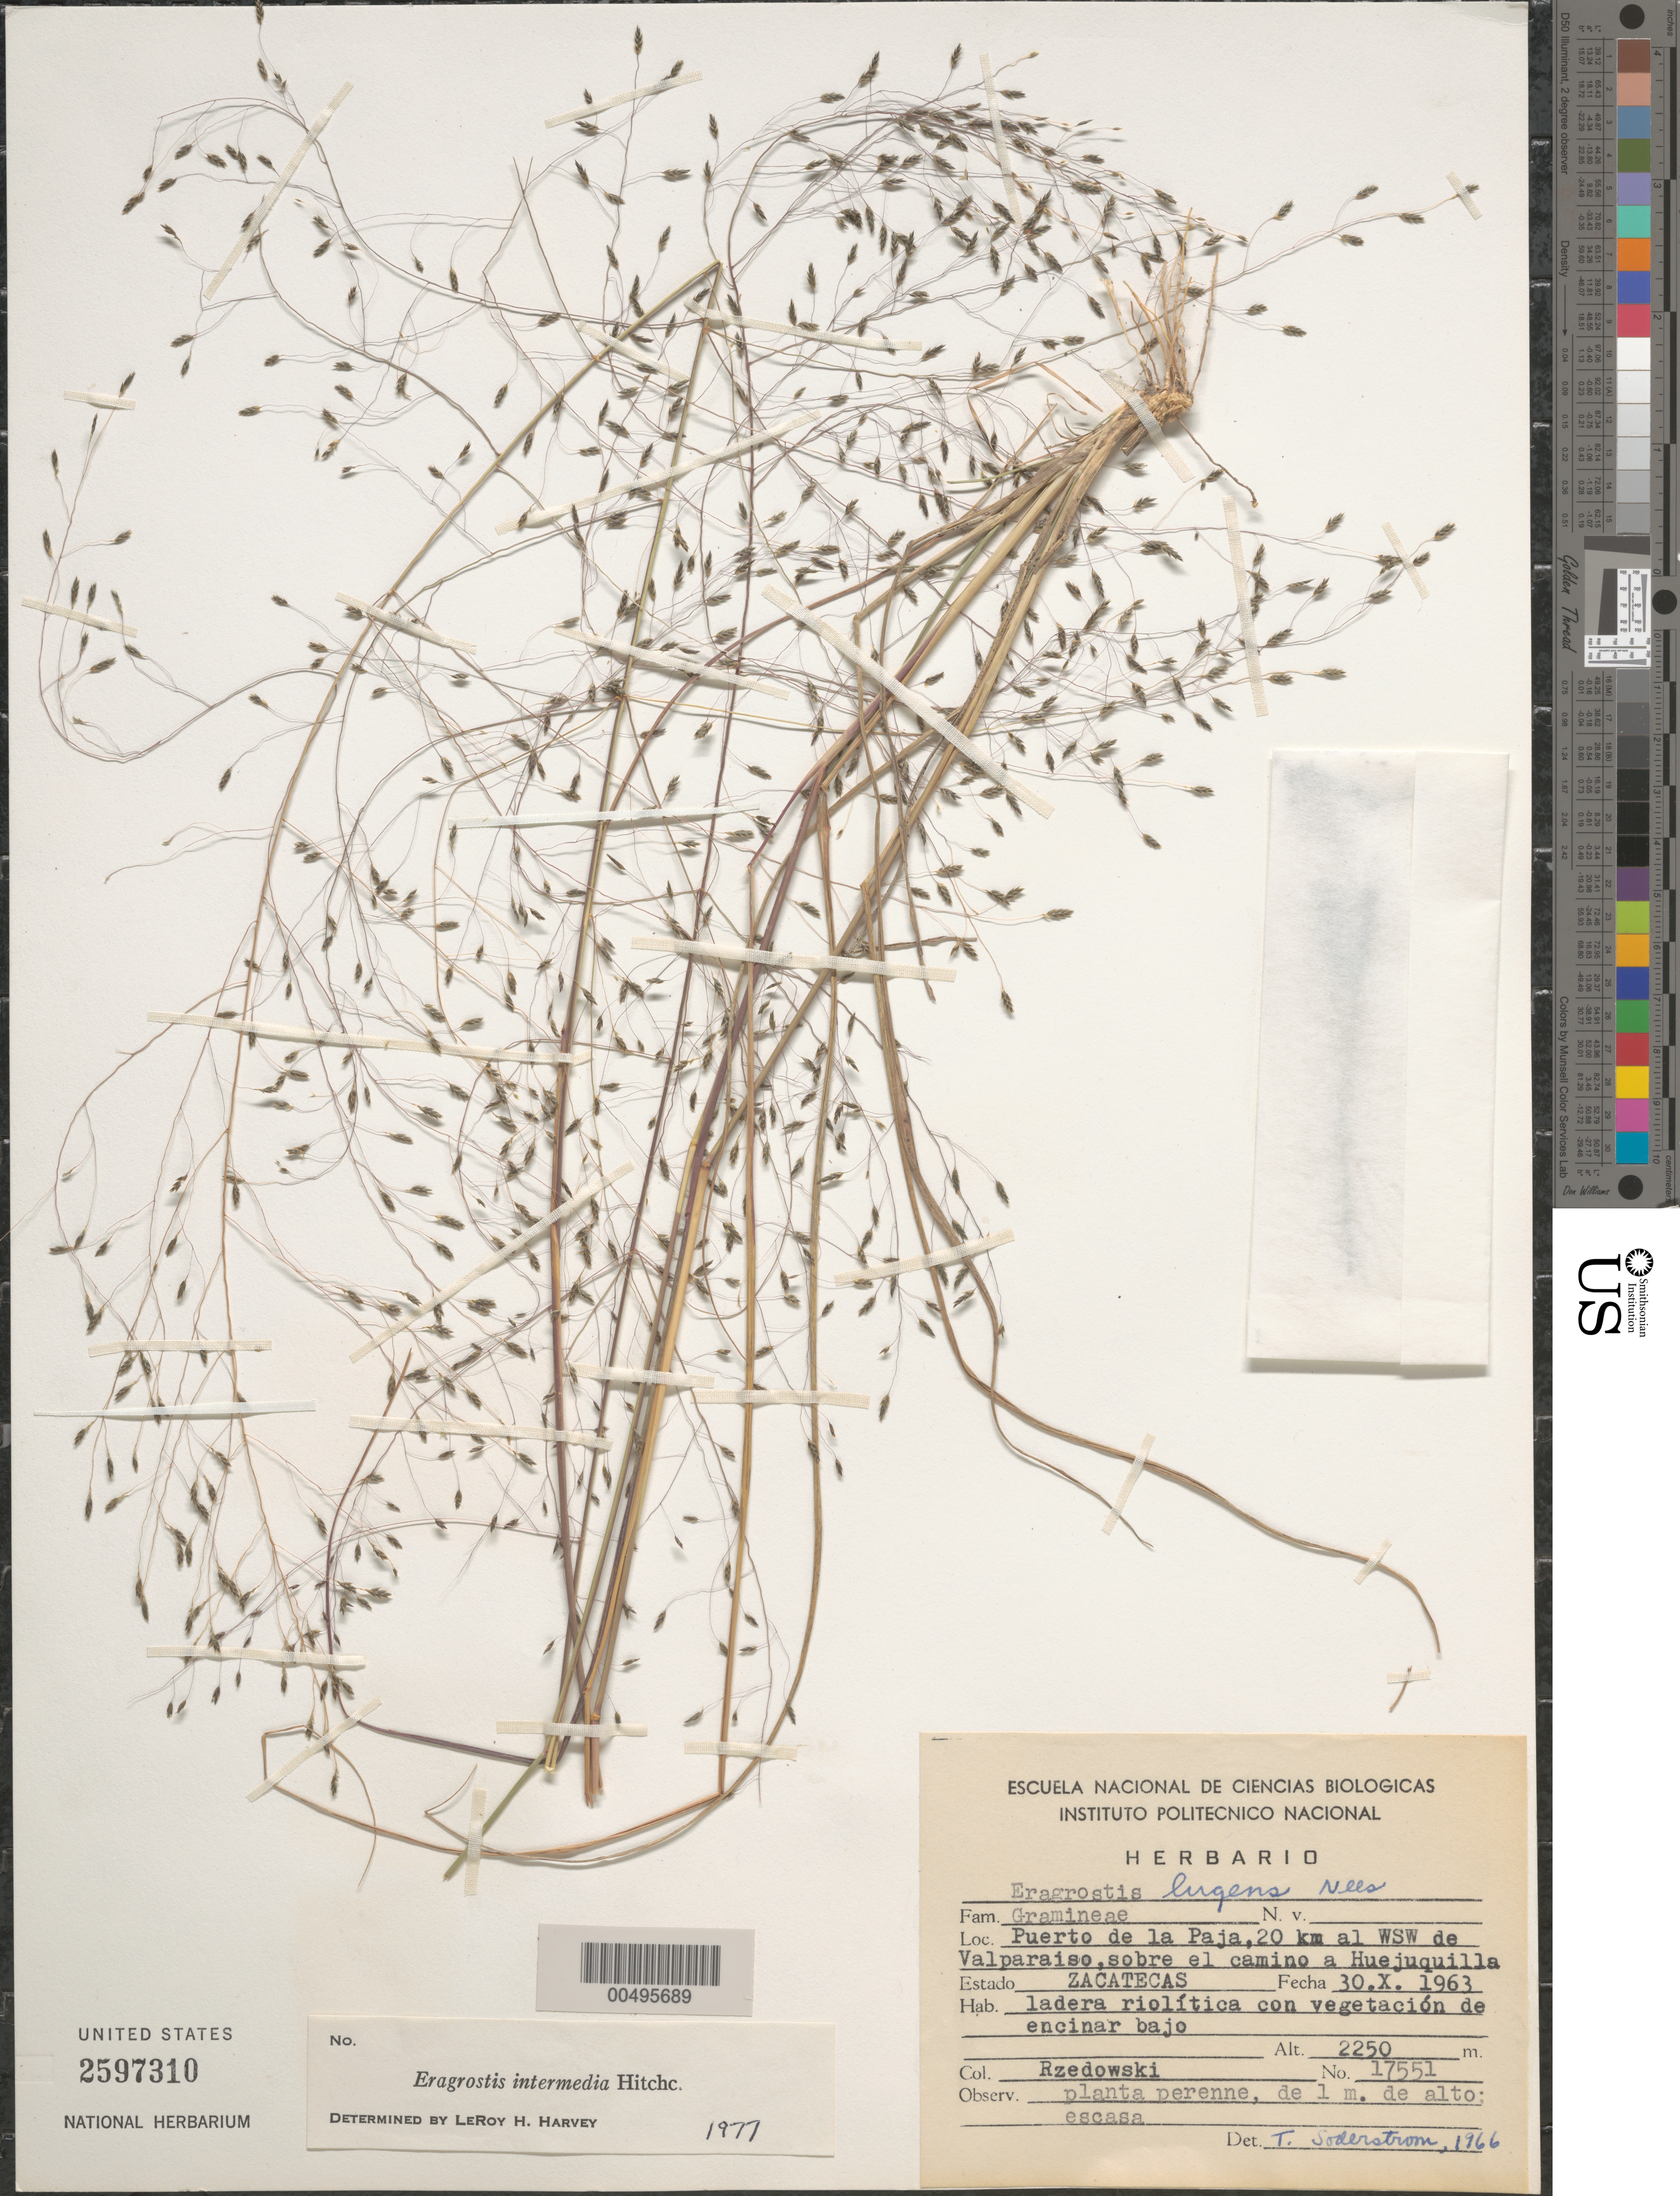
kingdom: Plantae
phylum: Tracheophyta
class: Liliopsida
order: Poales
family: Poaceae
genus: Eragrostis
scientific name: Eragrostis intermedia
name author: Hitchc.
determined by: Harvey, L. H.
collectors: J. Rzedowski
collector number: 17551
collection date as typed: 30 Oct 1963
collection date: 1963-10-30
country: Mexico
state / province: Zacatecas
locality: Puerto de la Paja, 20 km WSW of Valparaiso, sobre el camino a Huejuquilla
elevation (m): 2250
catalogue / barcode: US 2597310